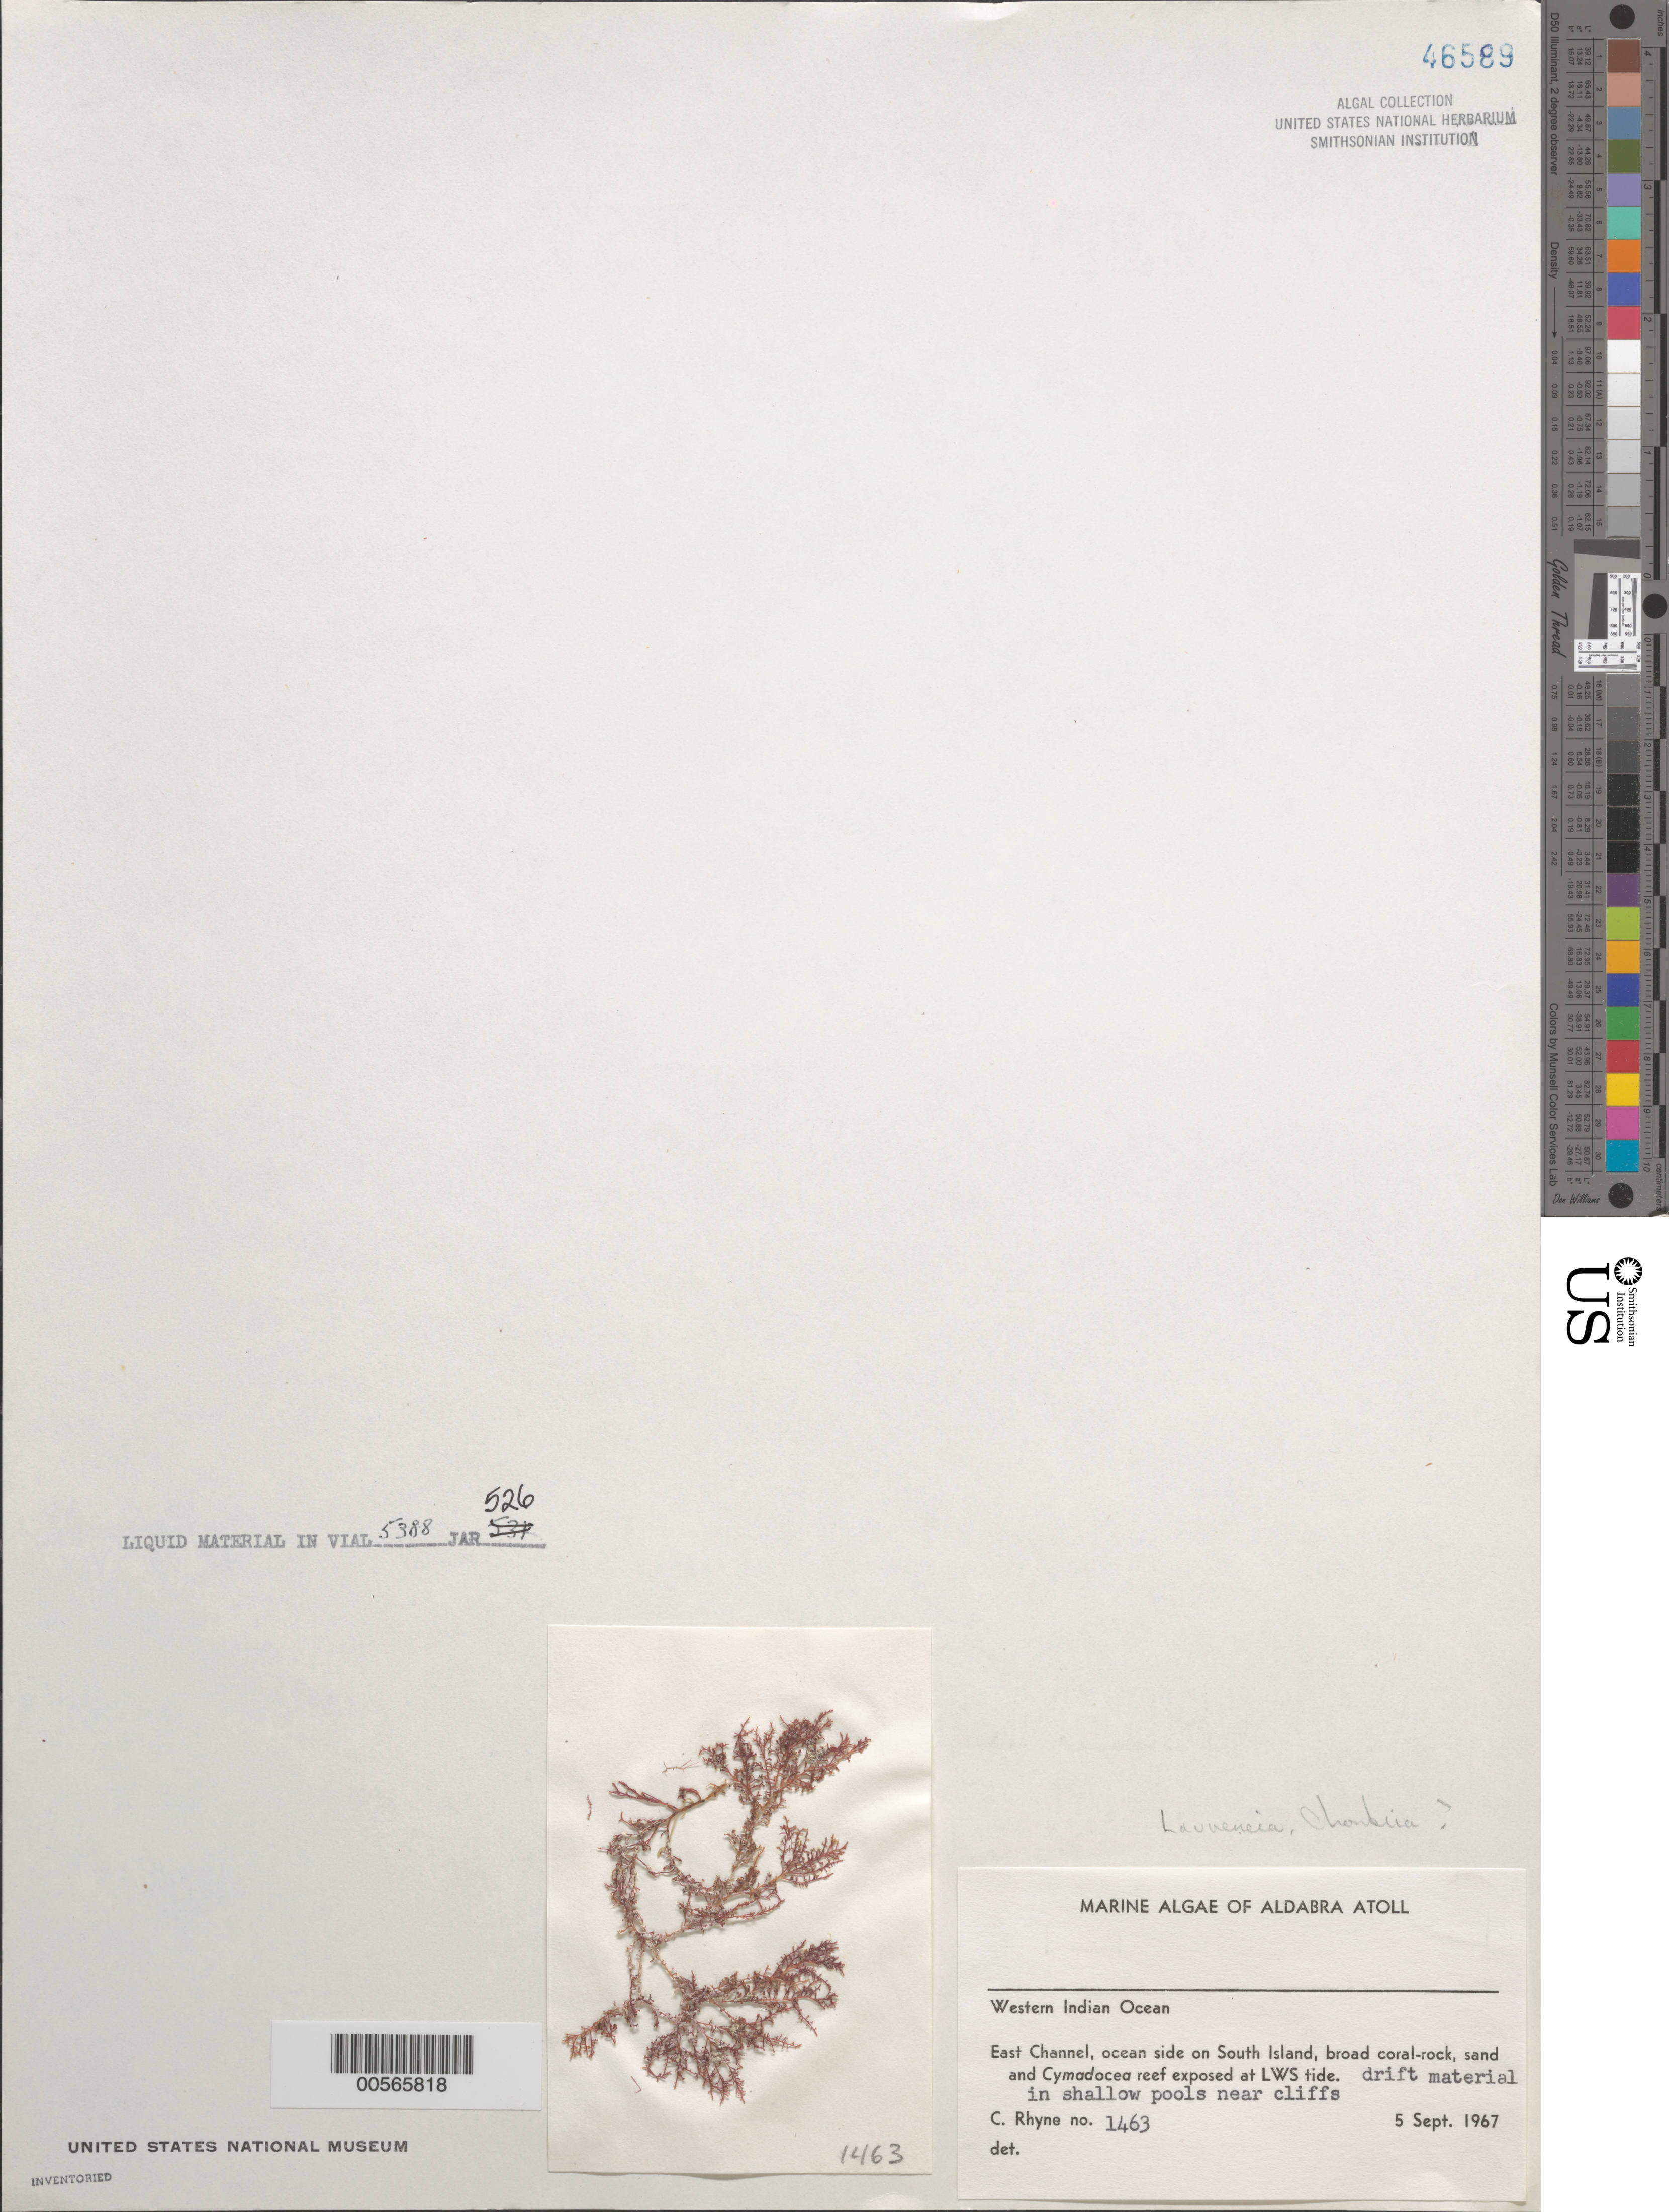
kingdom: Plantae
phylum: Rhodophyta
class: Florideophyceae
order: Ceramiales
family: Rhodomelaceae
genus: Laurencia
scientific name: Laurencia sp.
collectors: C. Rhyne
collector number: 1463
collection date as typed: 05 Sep 1967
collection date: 1967-09-05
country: Seychelles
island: Aldabra Atoll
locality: East Channel, South Islet.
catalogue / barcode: US 46589